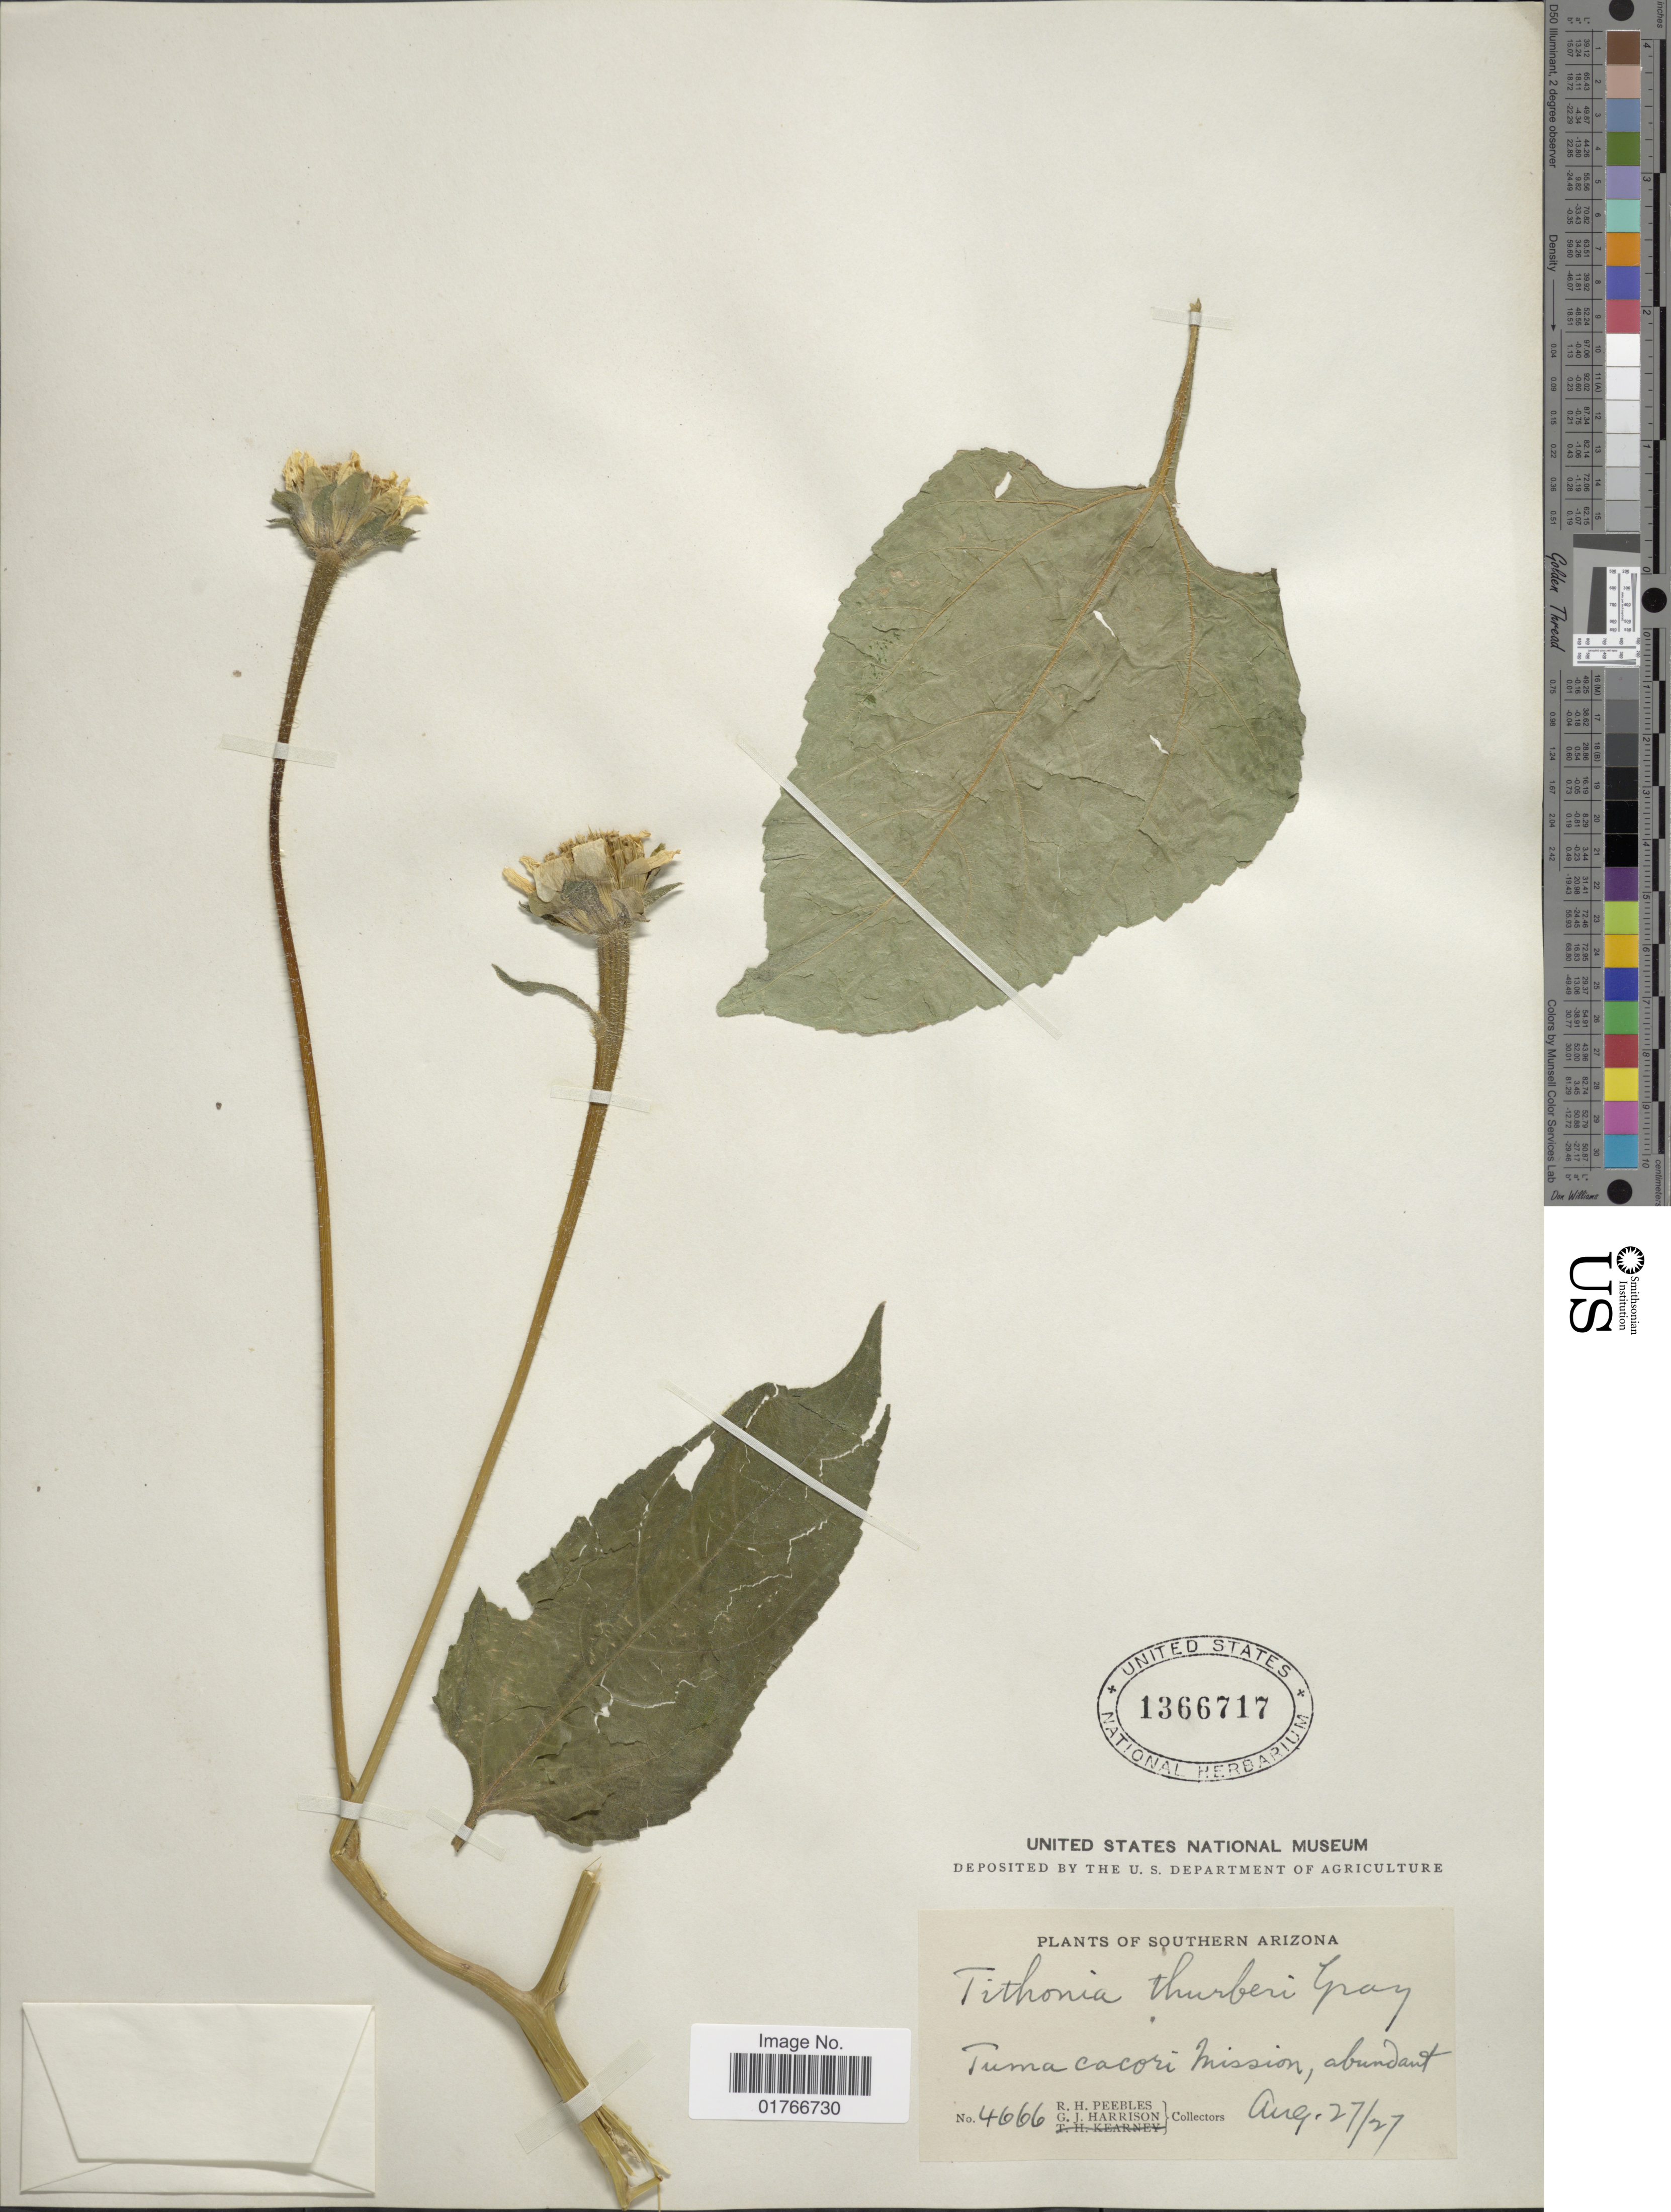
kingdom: Plantae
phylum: Tracheophyta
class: Magnoliopsida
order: Asterales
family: Asteraceae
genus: Tithonia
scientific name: Tithonia thurberi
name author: A. Gray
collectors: R. H. Peebles & G. J. Harrison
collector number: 4666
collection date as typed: Transcribed d/m/y: 27/8/27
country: United States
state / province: Arizona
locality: Southern Arizona, Tumacacori Mission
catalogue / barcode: US 1366717